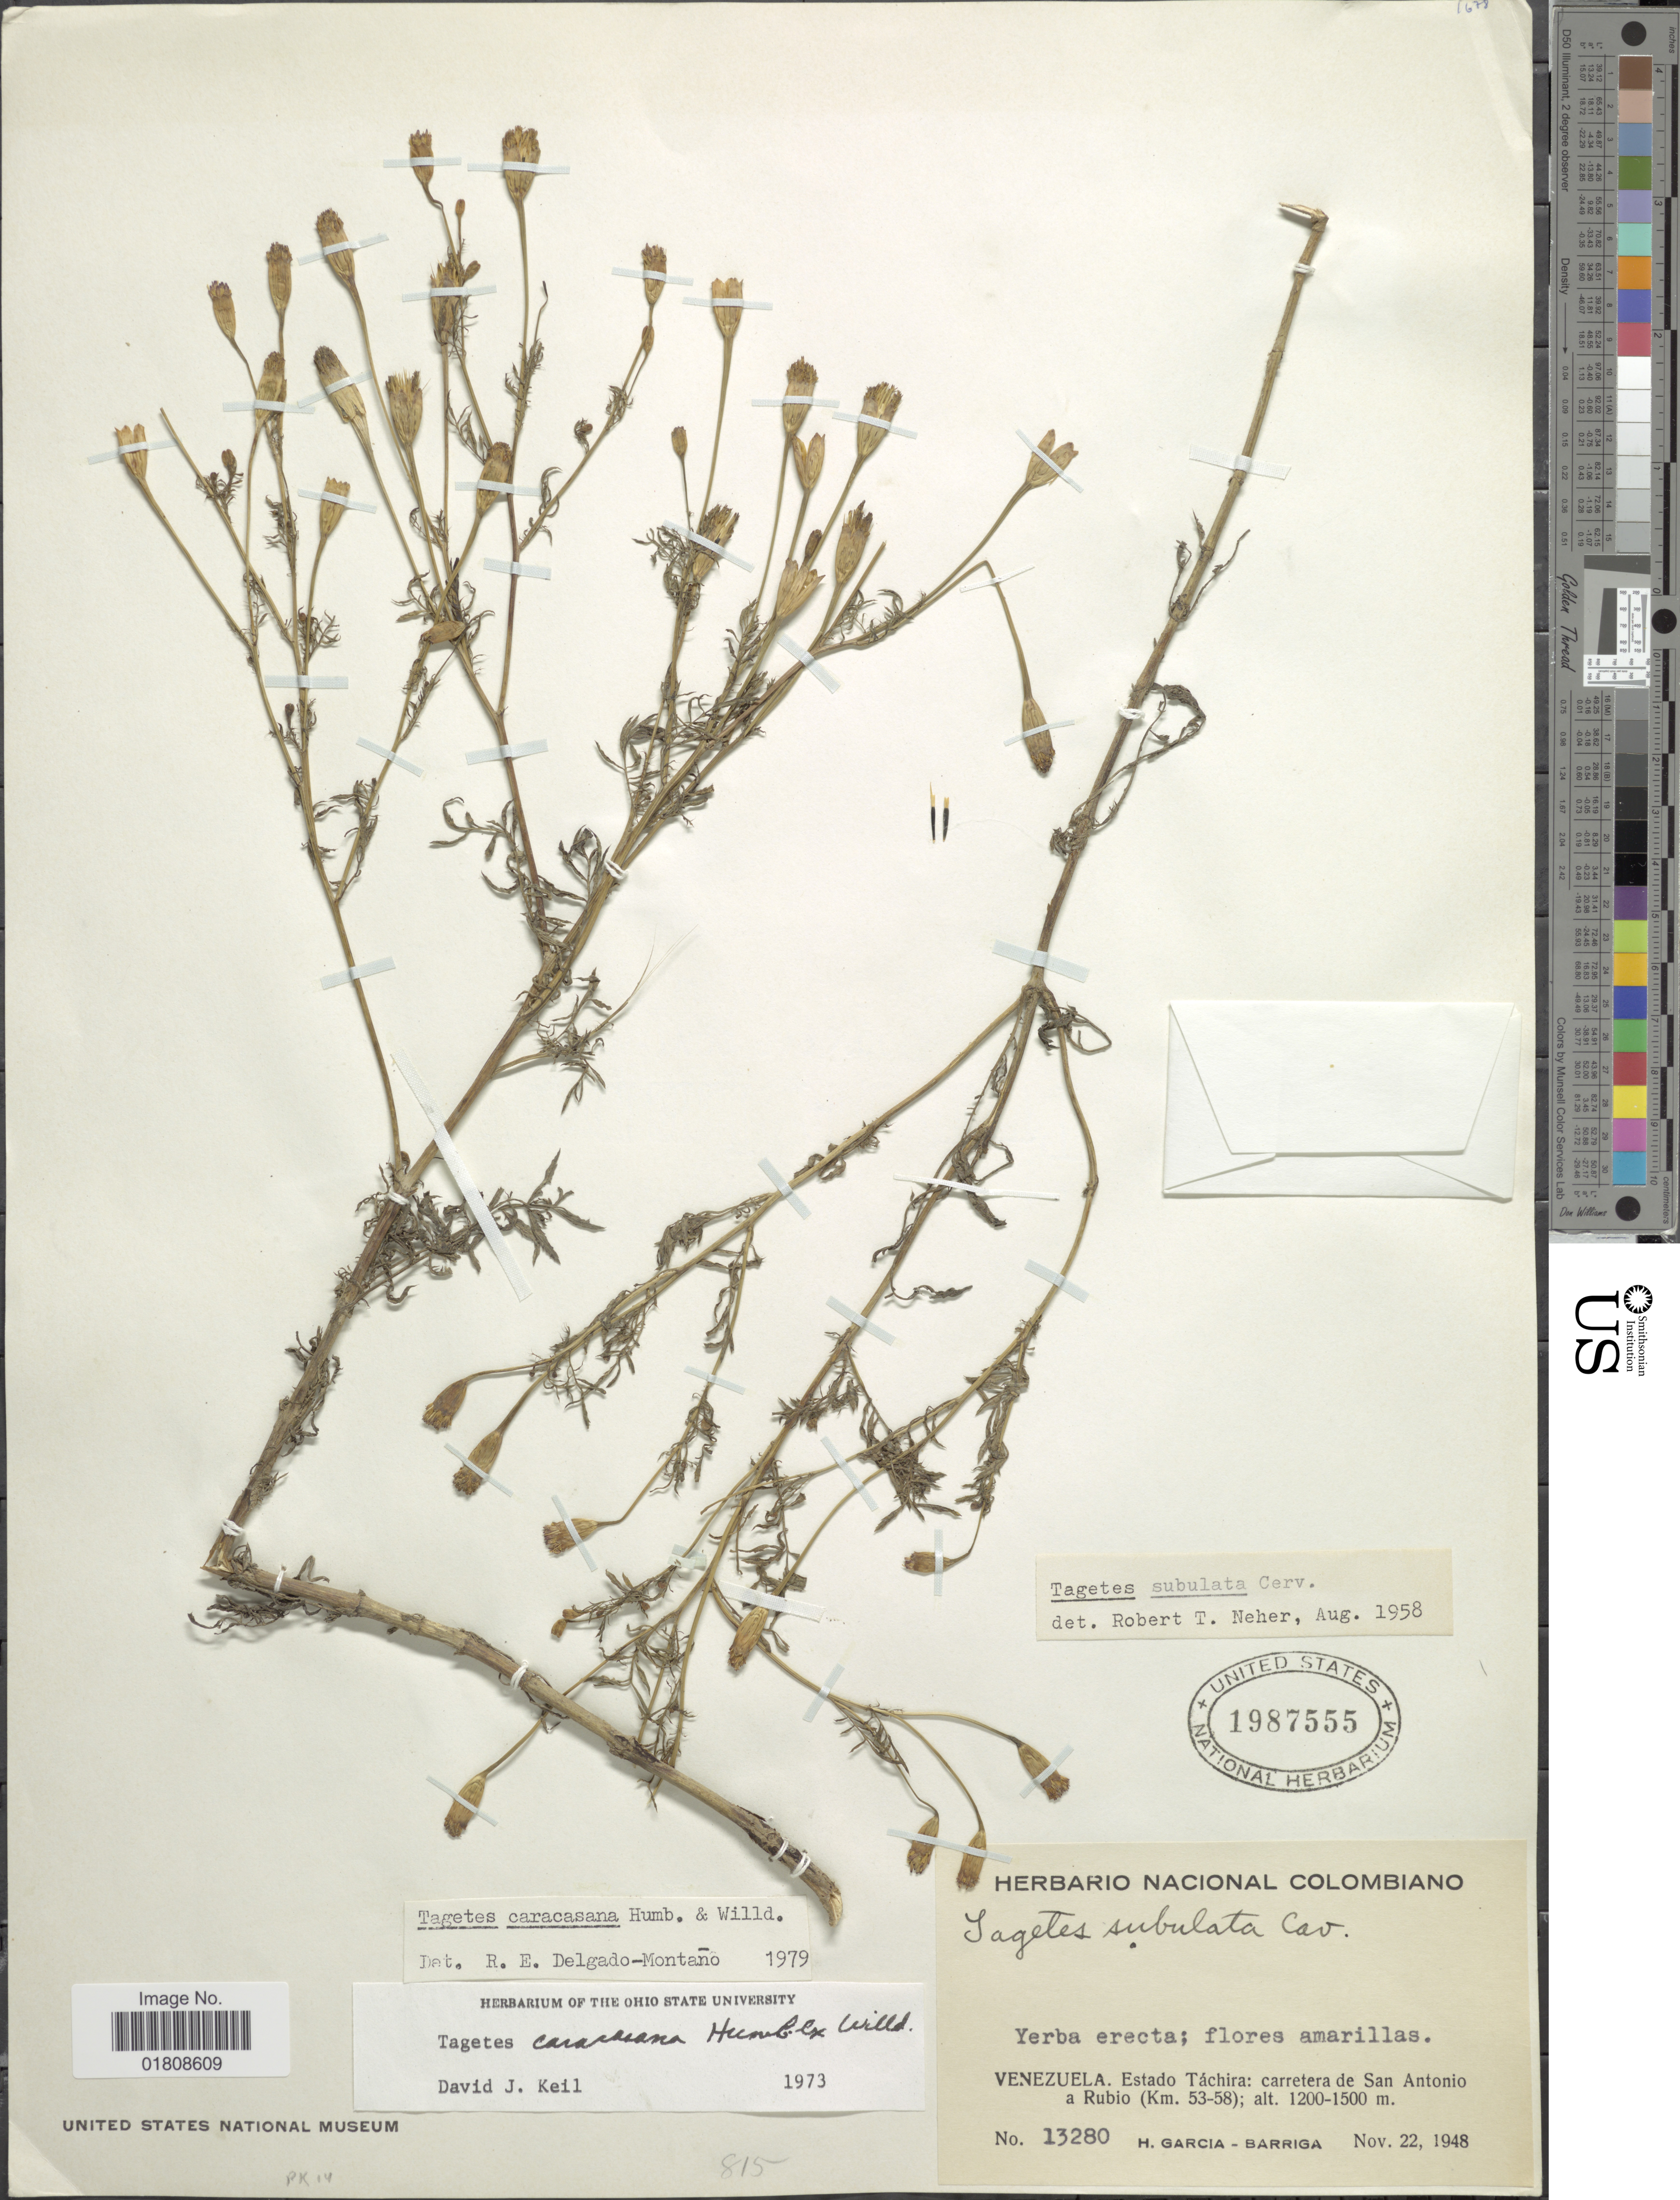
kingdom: Plantae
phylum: Tracheophyta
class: Magnoliopsida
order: Asterales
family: Asteraceae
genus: Tagetes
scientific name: Tagetes caracasana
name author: Humb. ex Willd.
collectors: H. García Barriga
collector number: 13280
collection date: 1948-11-22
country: Venezuela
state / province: Tachira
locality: Carretera de San Antonio a Rubio (Km 53-58)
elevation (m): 1200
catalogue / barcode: US 1987555